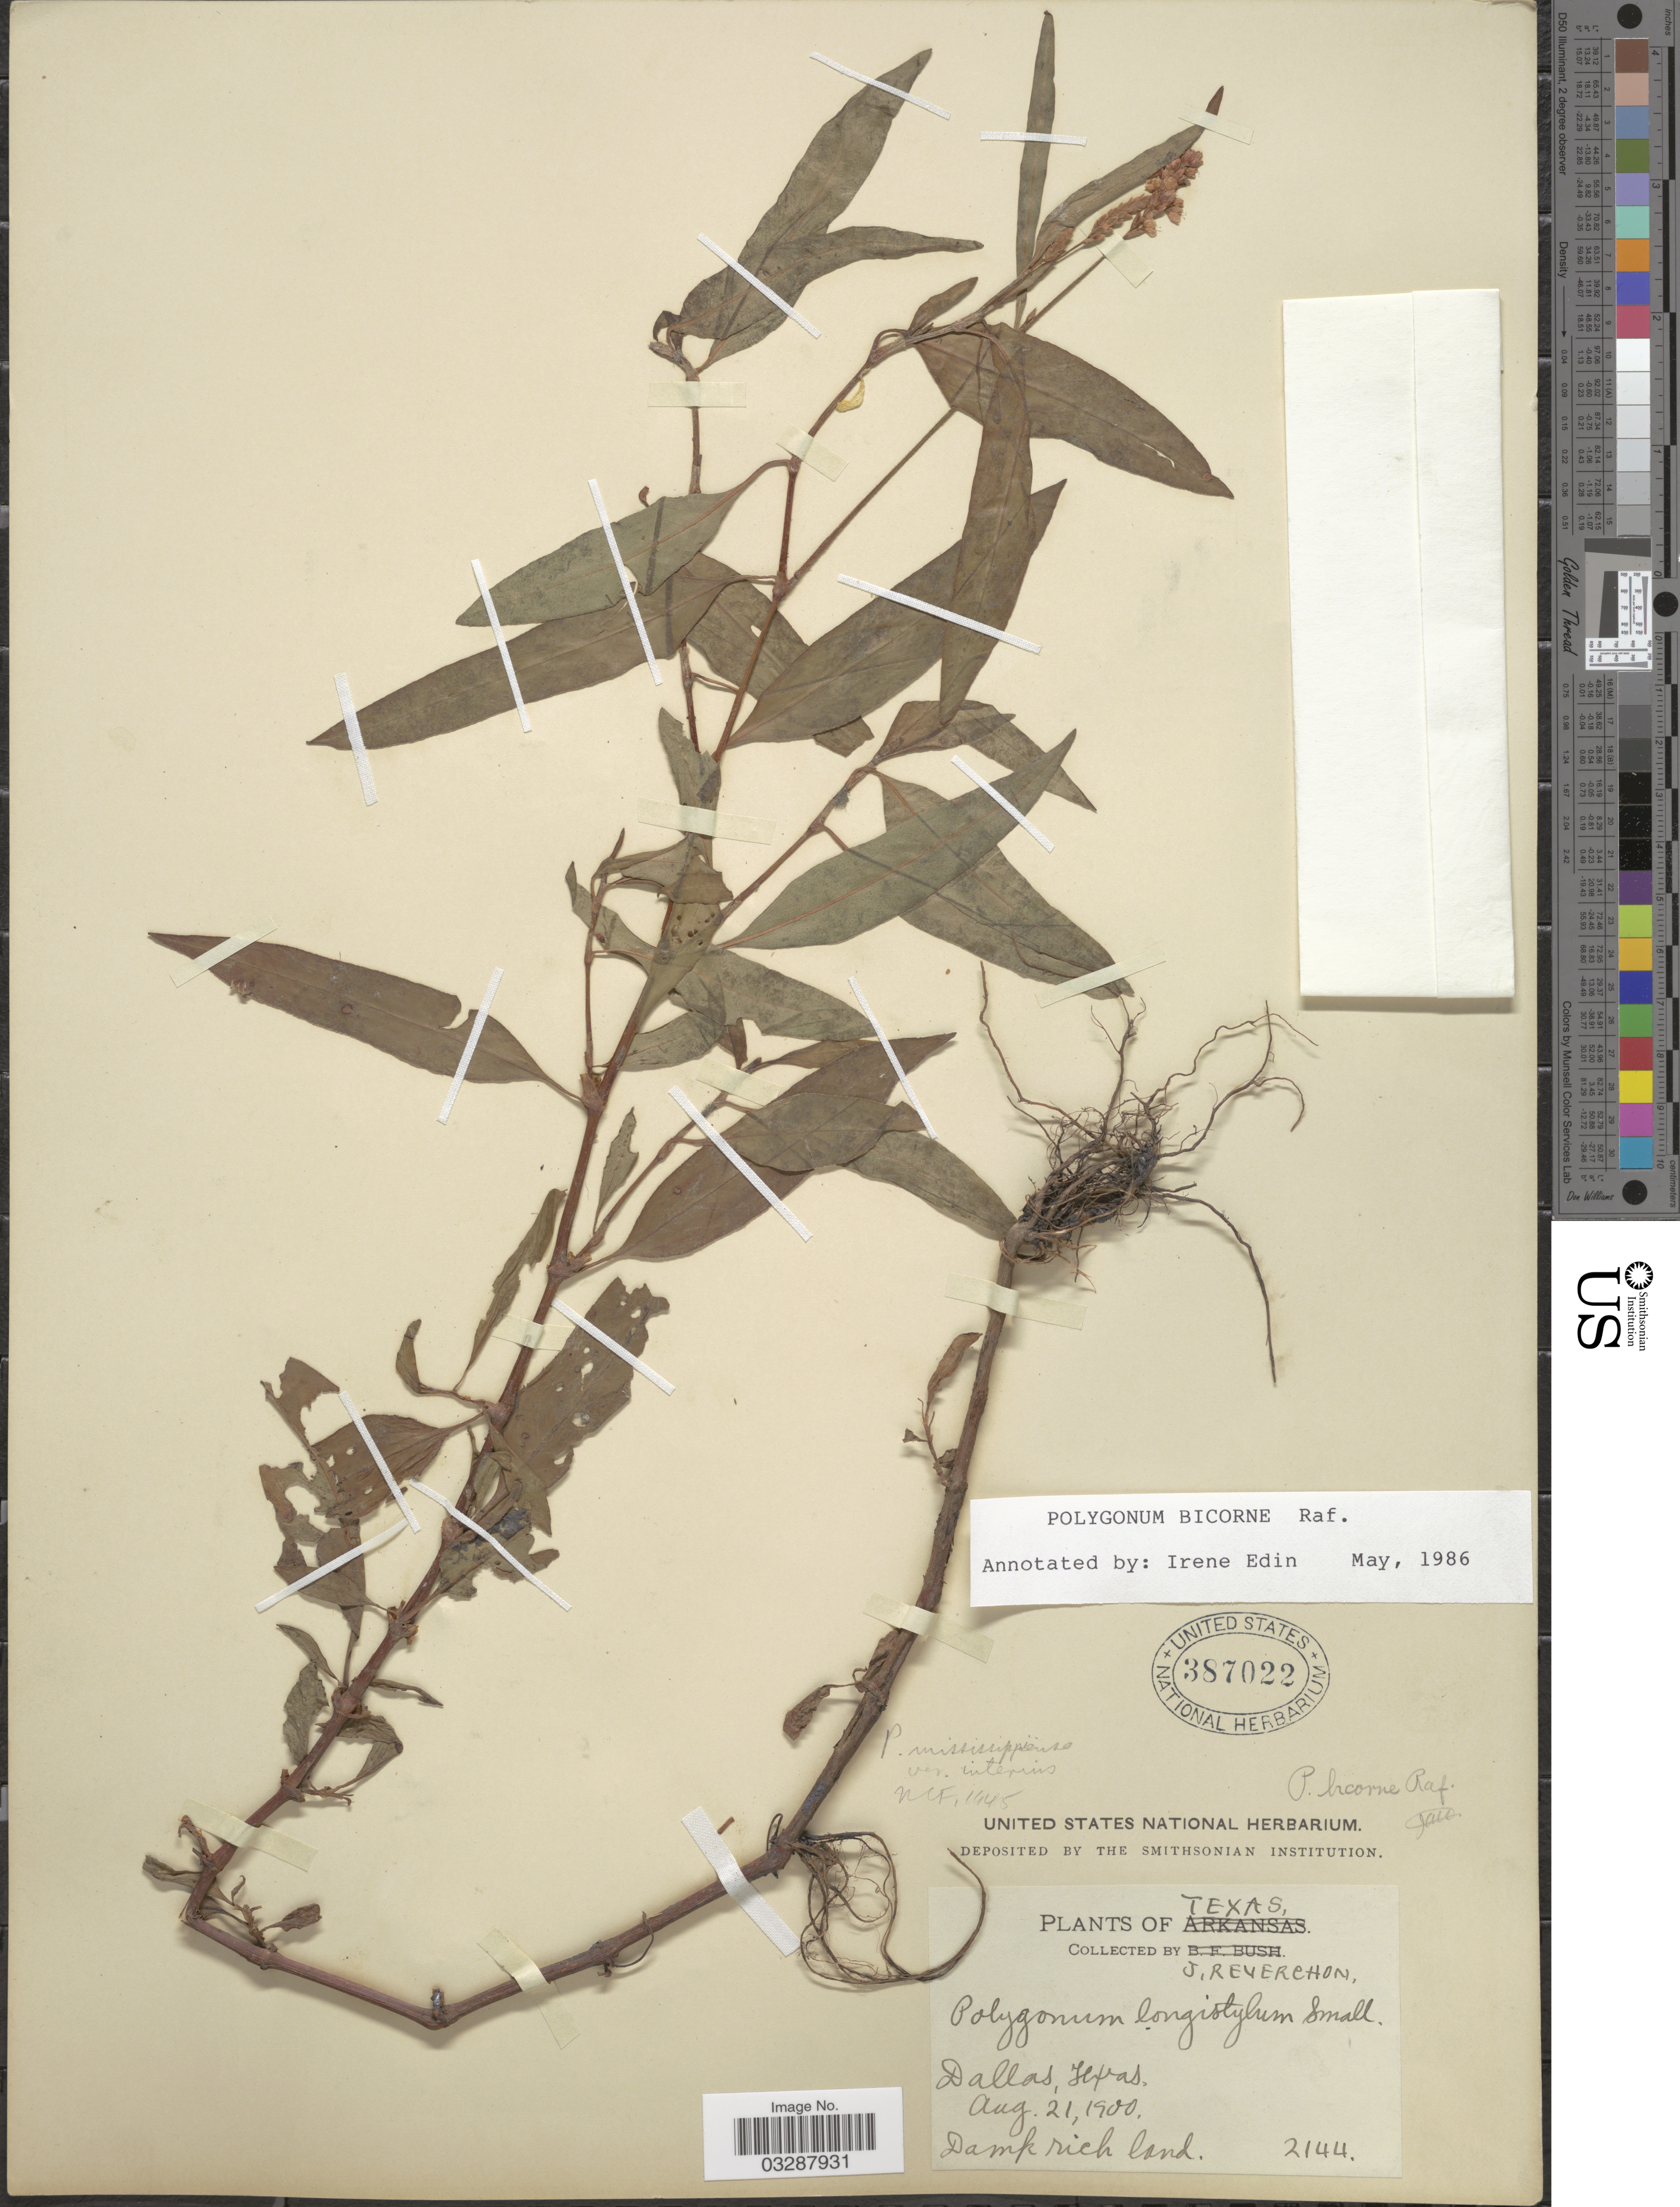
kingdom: Plantae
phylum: Tracheophyta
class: Magnoliopsida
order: Caryophyllales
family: Polygonaceae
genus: Persicaria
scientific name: Persicaria bicornis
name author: (Raf.) Nieuwl.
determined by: Atha, D. E.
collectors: J. Reverchon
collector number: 2144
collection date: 1900-08-21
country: United States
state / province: Texas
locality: Dallas.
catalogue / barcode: US 387022